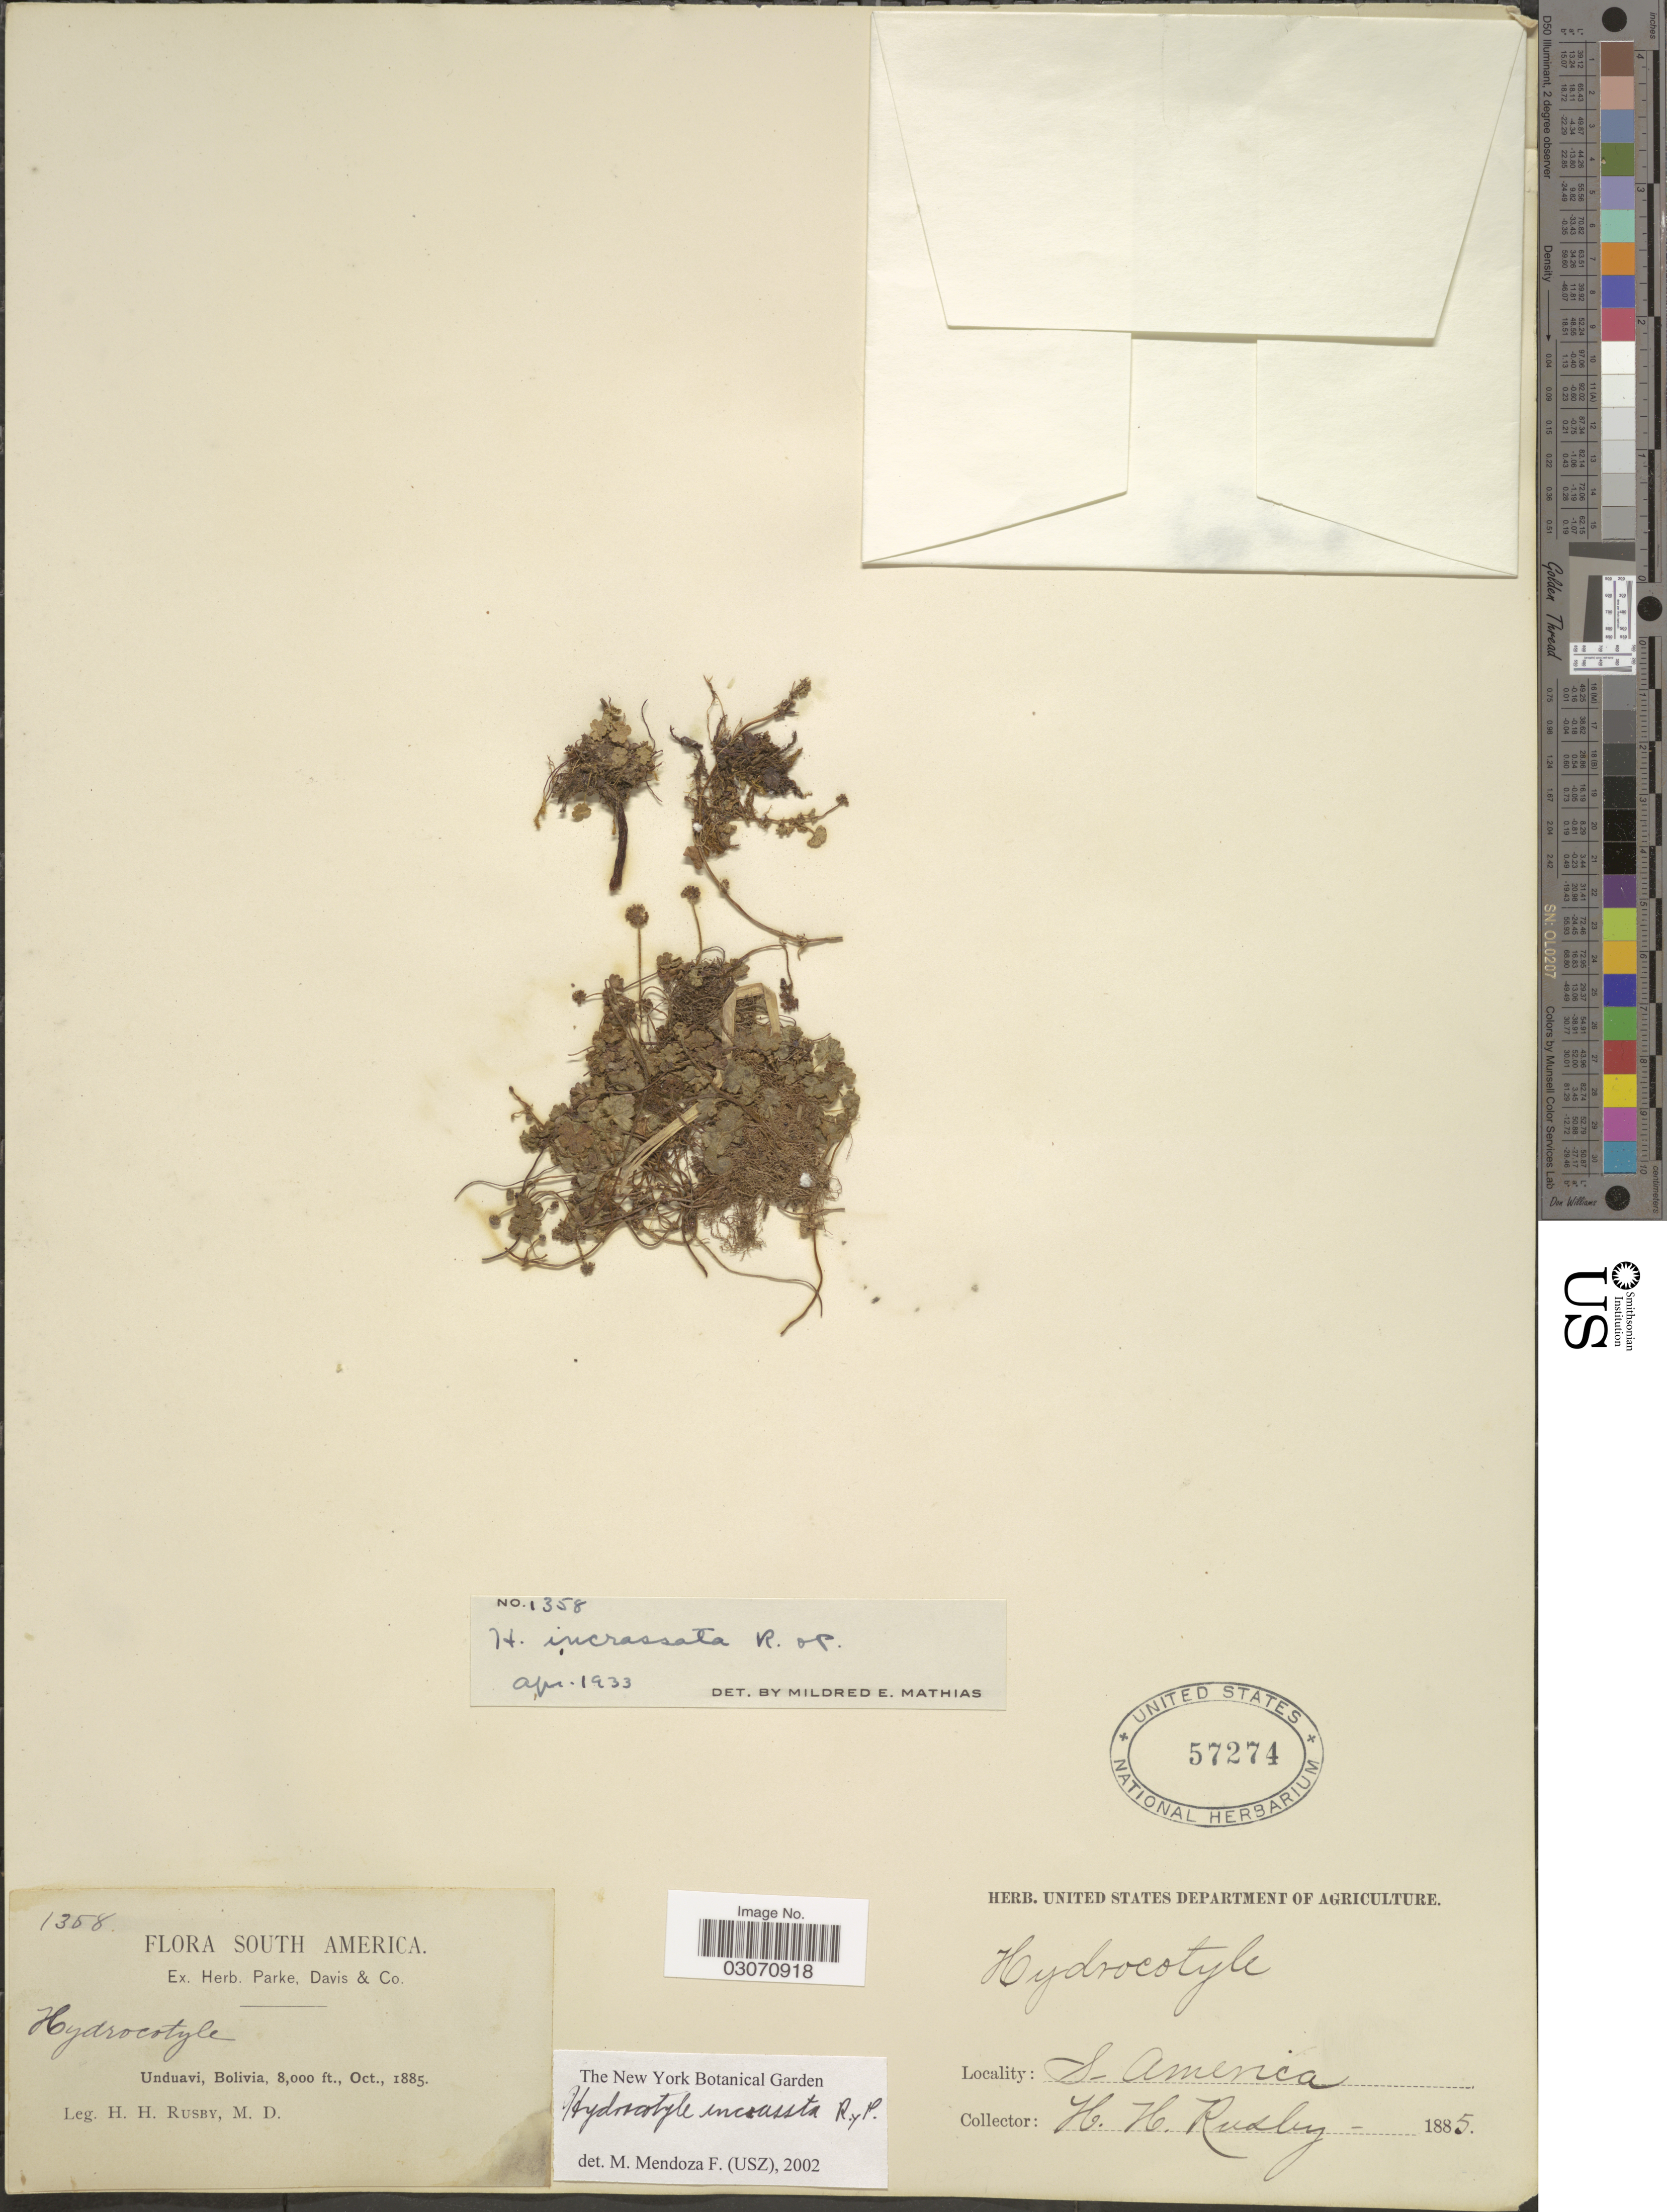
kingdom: Plantae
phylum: Tracheophyta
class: Magnoliopsida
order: Apiales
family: Araliaceae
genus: Hydrocotyle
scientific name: Hydrocotyle incrassata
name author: Ruiz & Pav.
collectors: H. H. Rusby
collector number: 1308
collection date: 1885-10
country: Bolivia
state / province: La Paz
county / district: Nor Yungas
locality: Unduavi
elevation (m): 2438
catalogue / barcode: US 57274